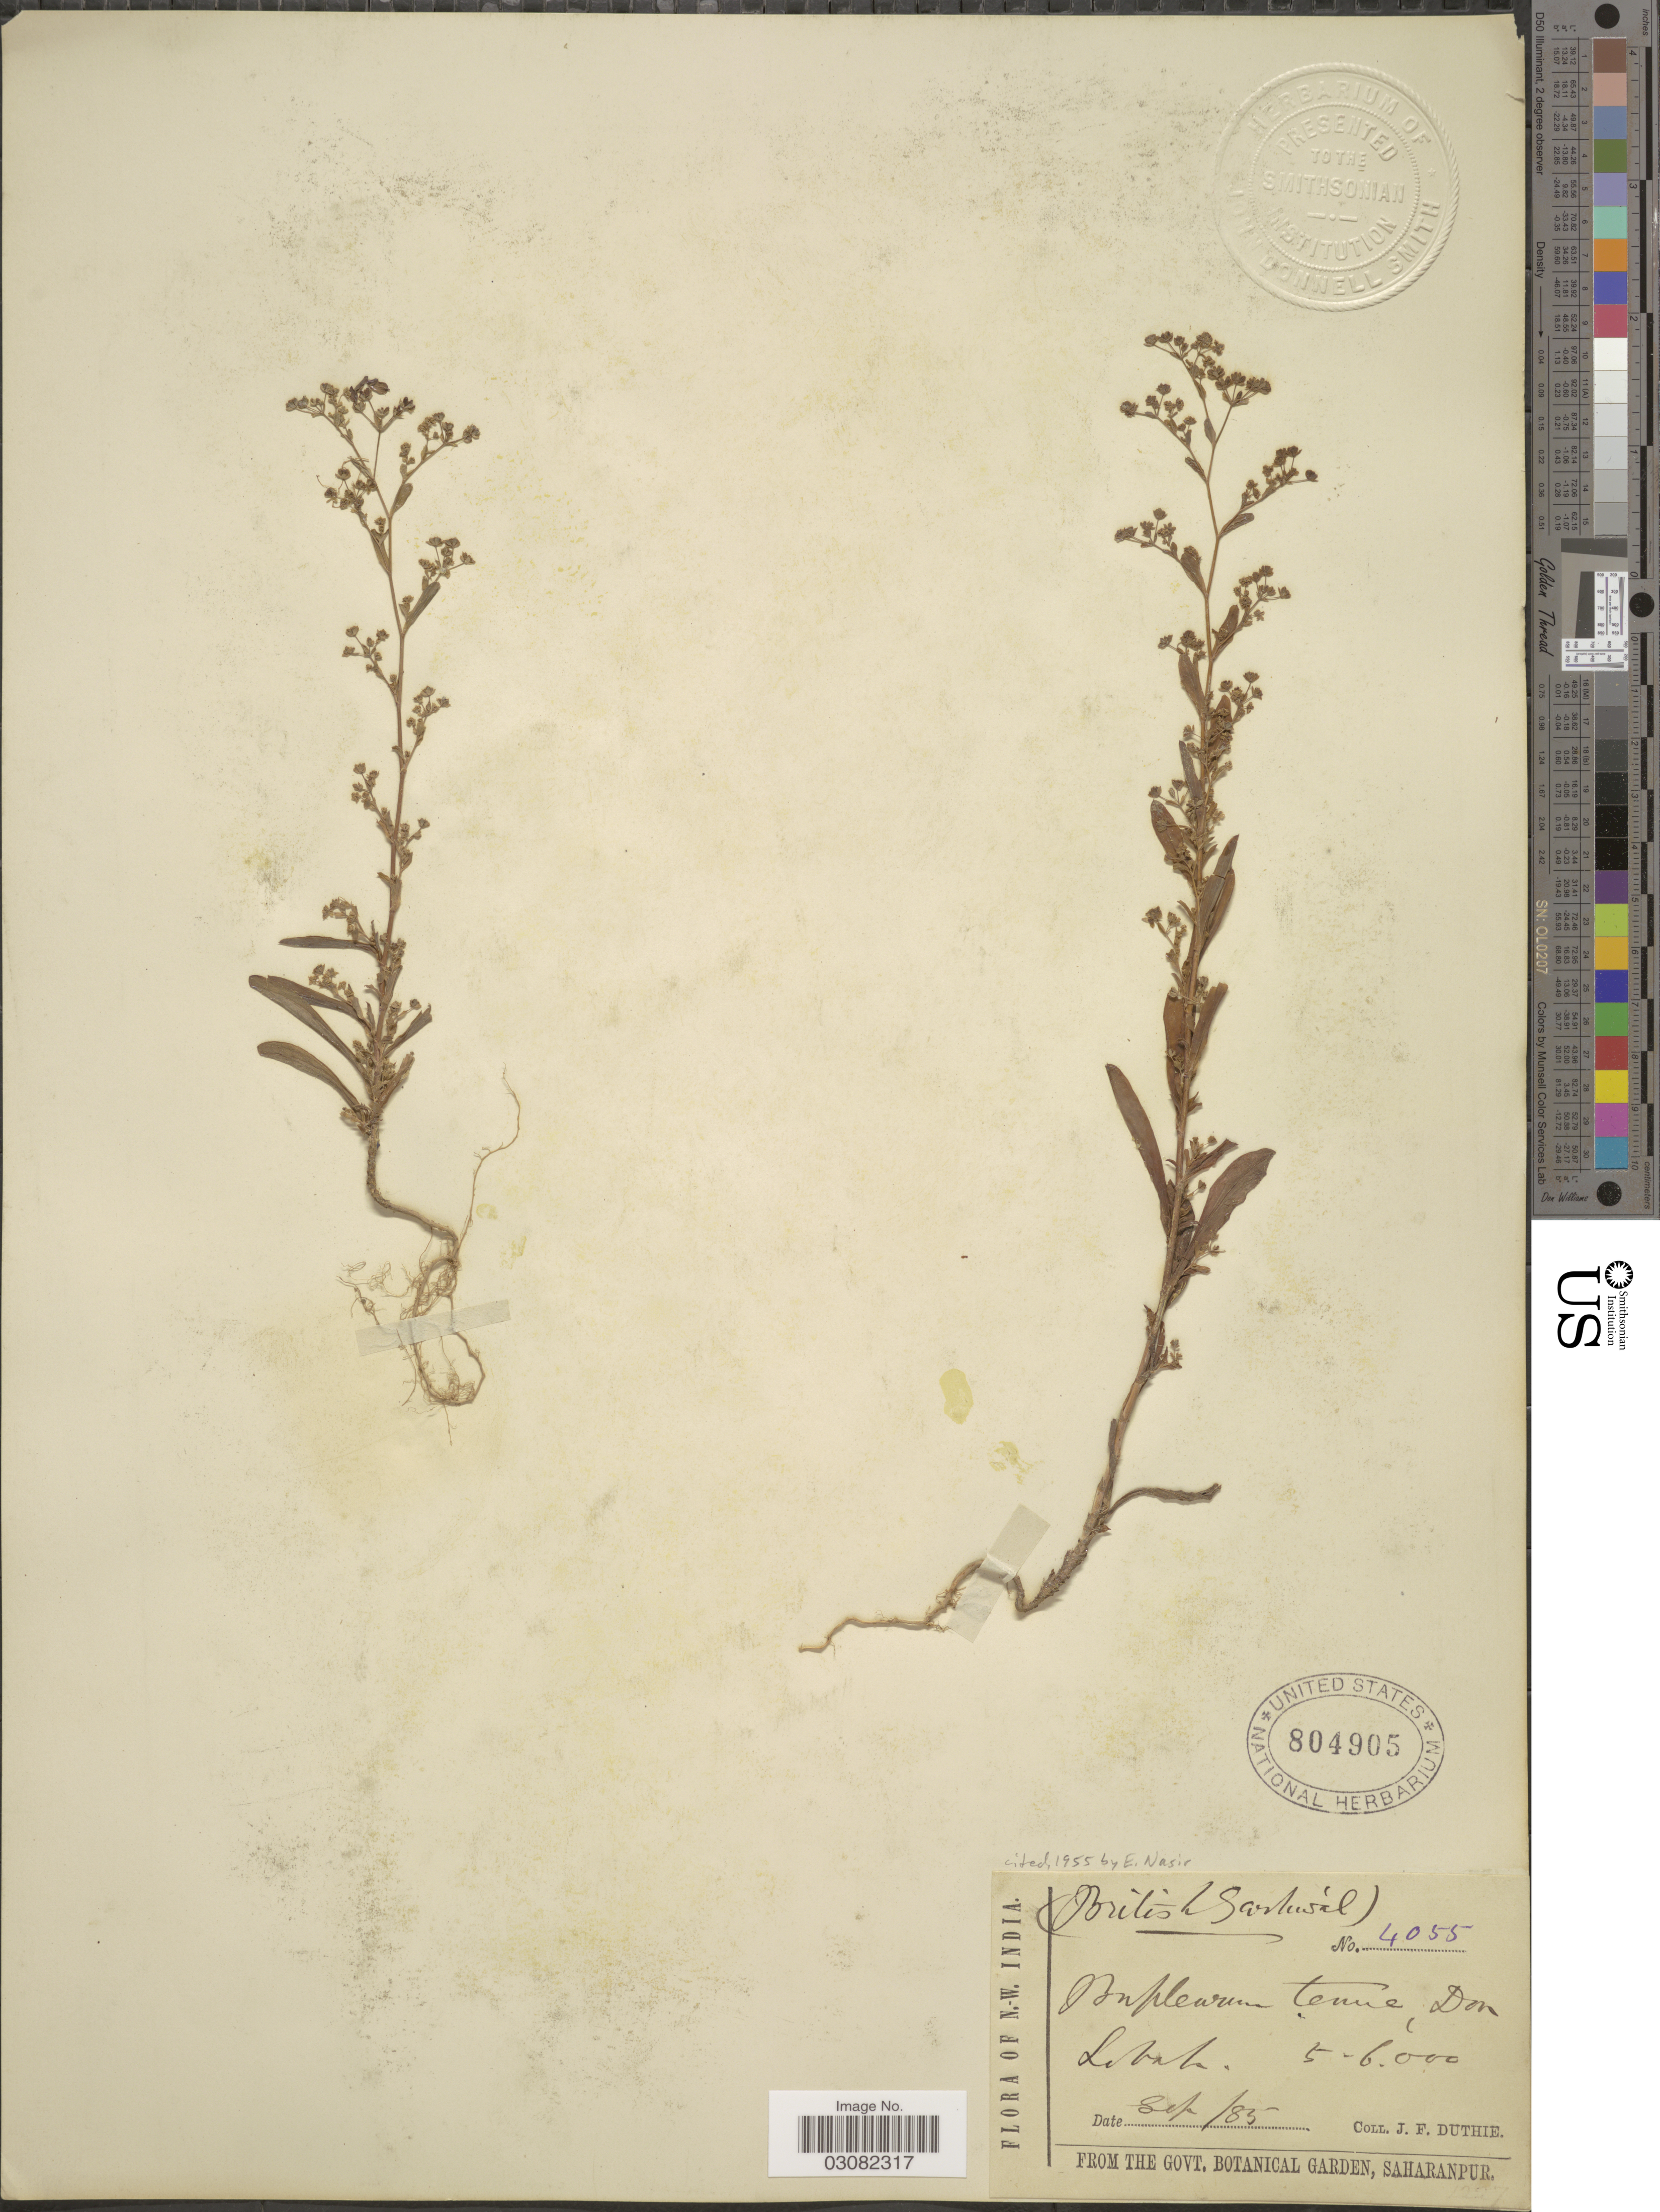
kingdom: Plantae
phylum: Tracheophyta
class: Magnoliopsida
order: Apiales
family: Apiaceae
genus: Bupleurum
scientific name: Bupleurum tenue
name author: Buch.-Ham. ex D. Don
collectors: J. F. Duthie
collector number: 4055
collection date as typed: Transcribed d/m/y: /9/85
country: India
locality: N.W. India. (British Garhwal). Lobah.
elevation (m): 1524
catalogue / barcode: US 804905